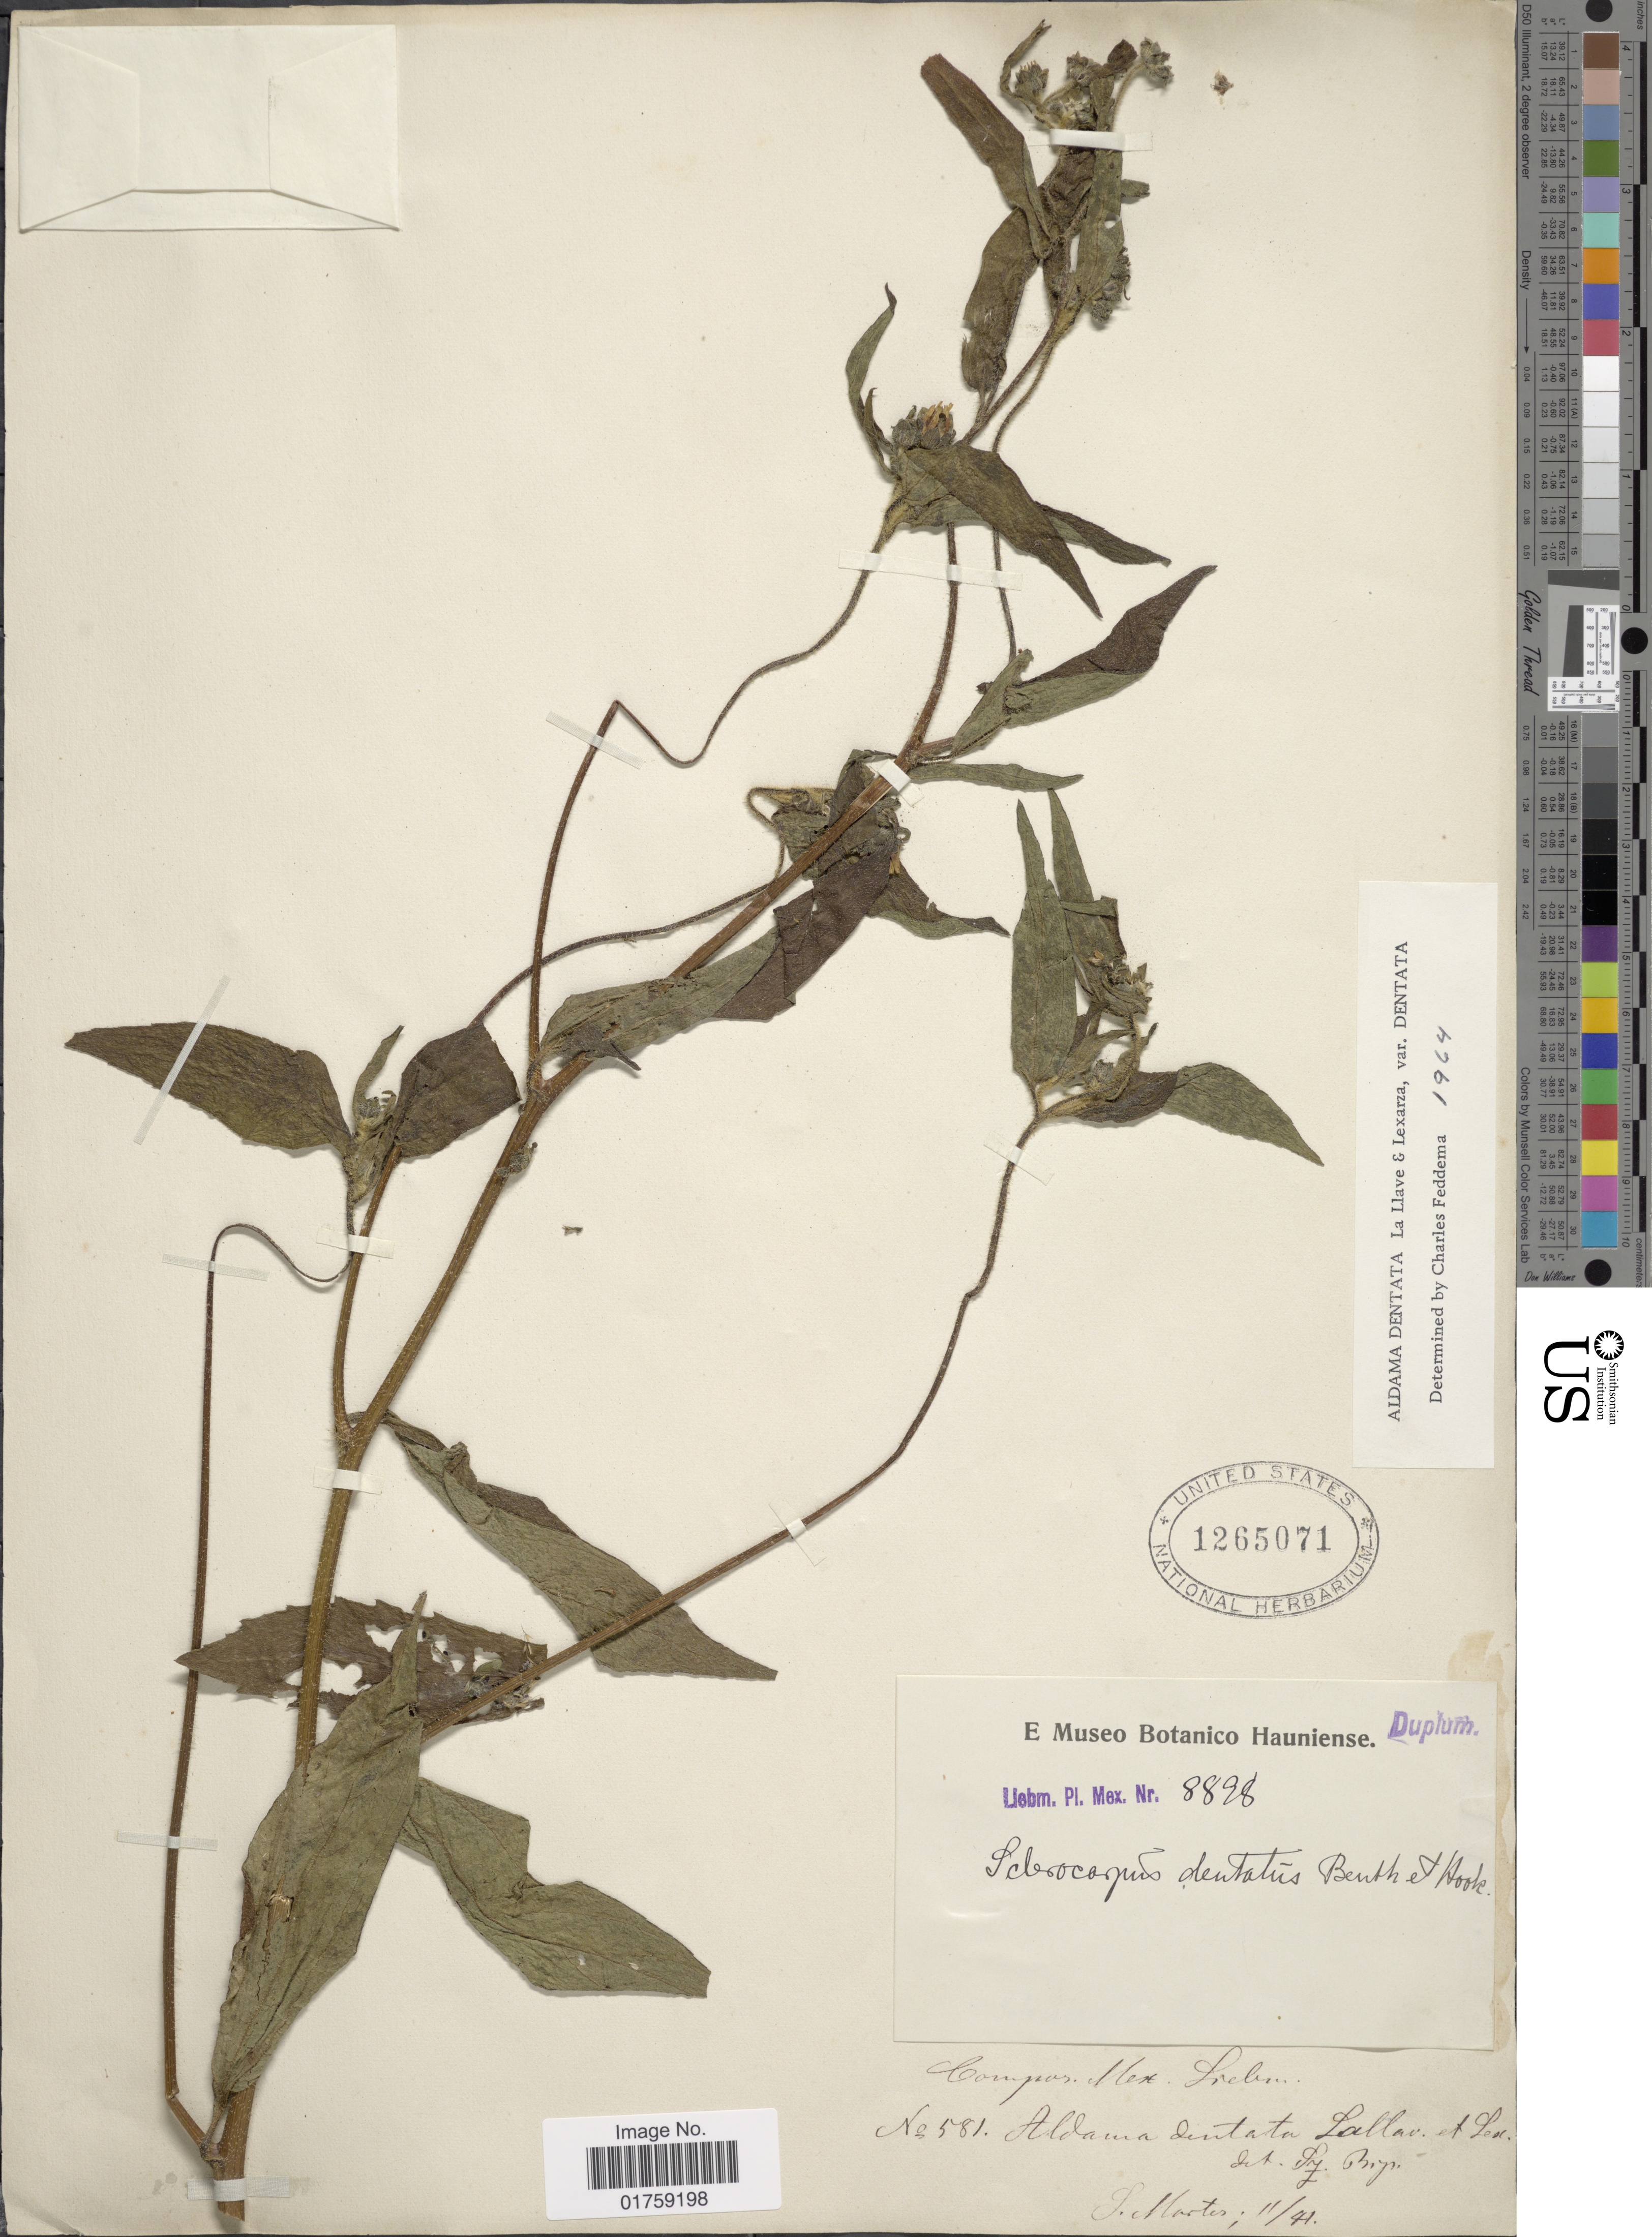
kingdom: Plantae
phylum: Tracheophyta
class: Magnoliopsida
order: Asterales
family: Asteraceae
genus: Sclerocarpus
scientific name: Sclerocarpus dentatus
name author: (La Llave) Benth. & Hook. f. ex Hemsl.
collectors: S. Martes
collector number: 581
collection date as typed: Transcribed d/m/y: /11/41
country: Mexico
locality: Aldania dentata Lallav et Lex.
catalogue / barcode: US 1265071